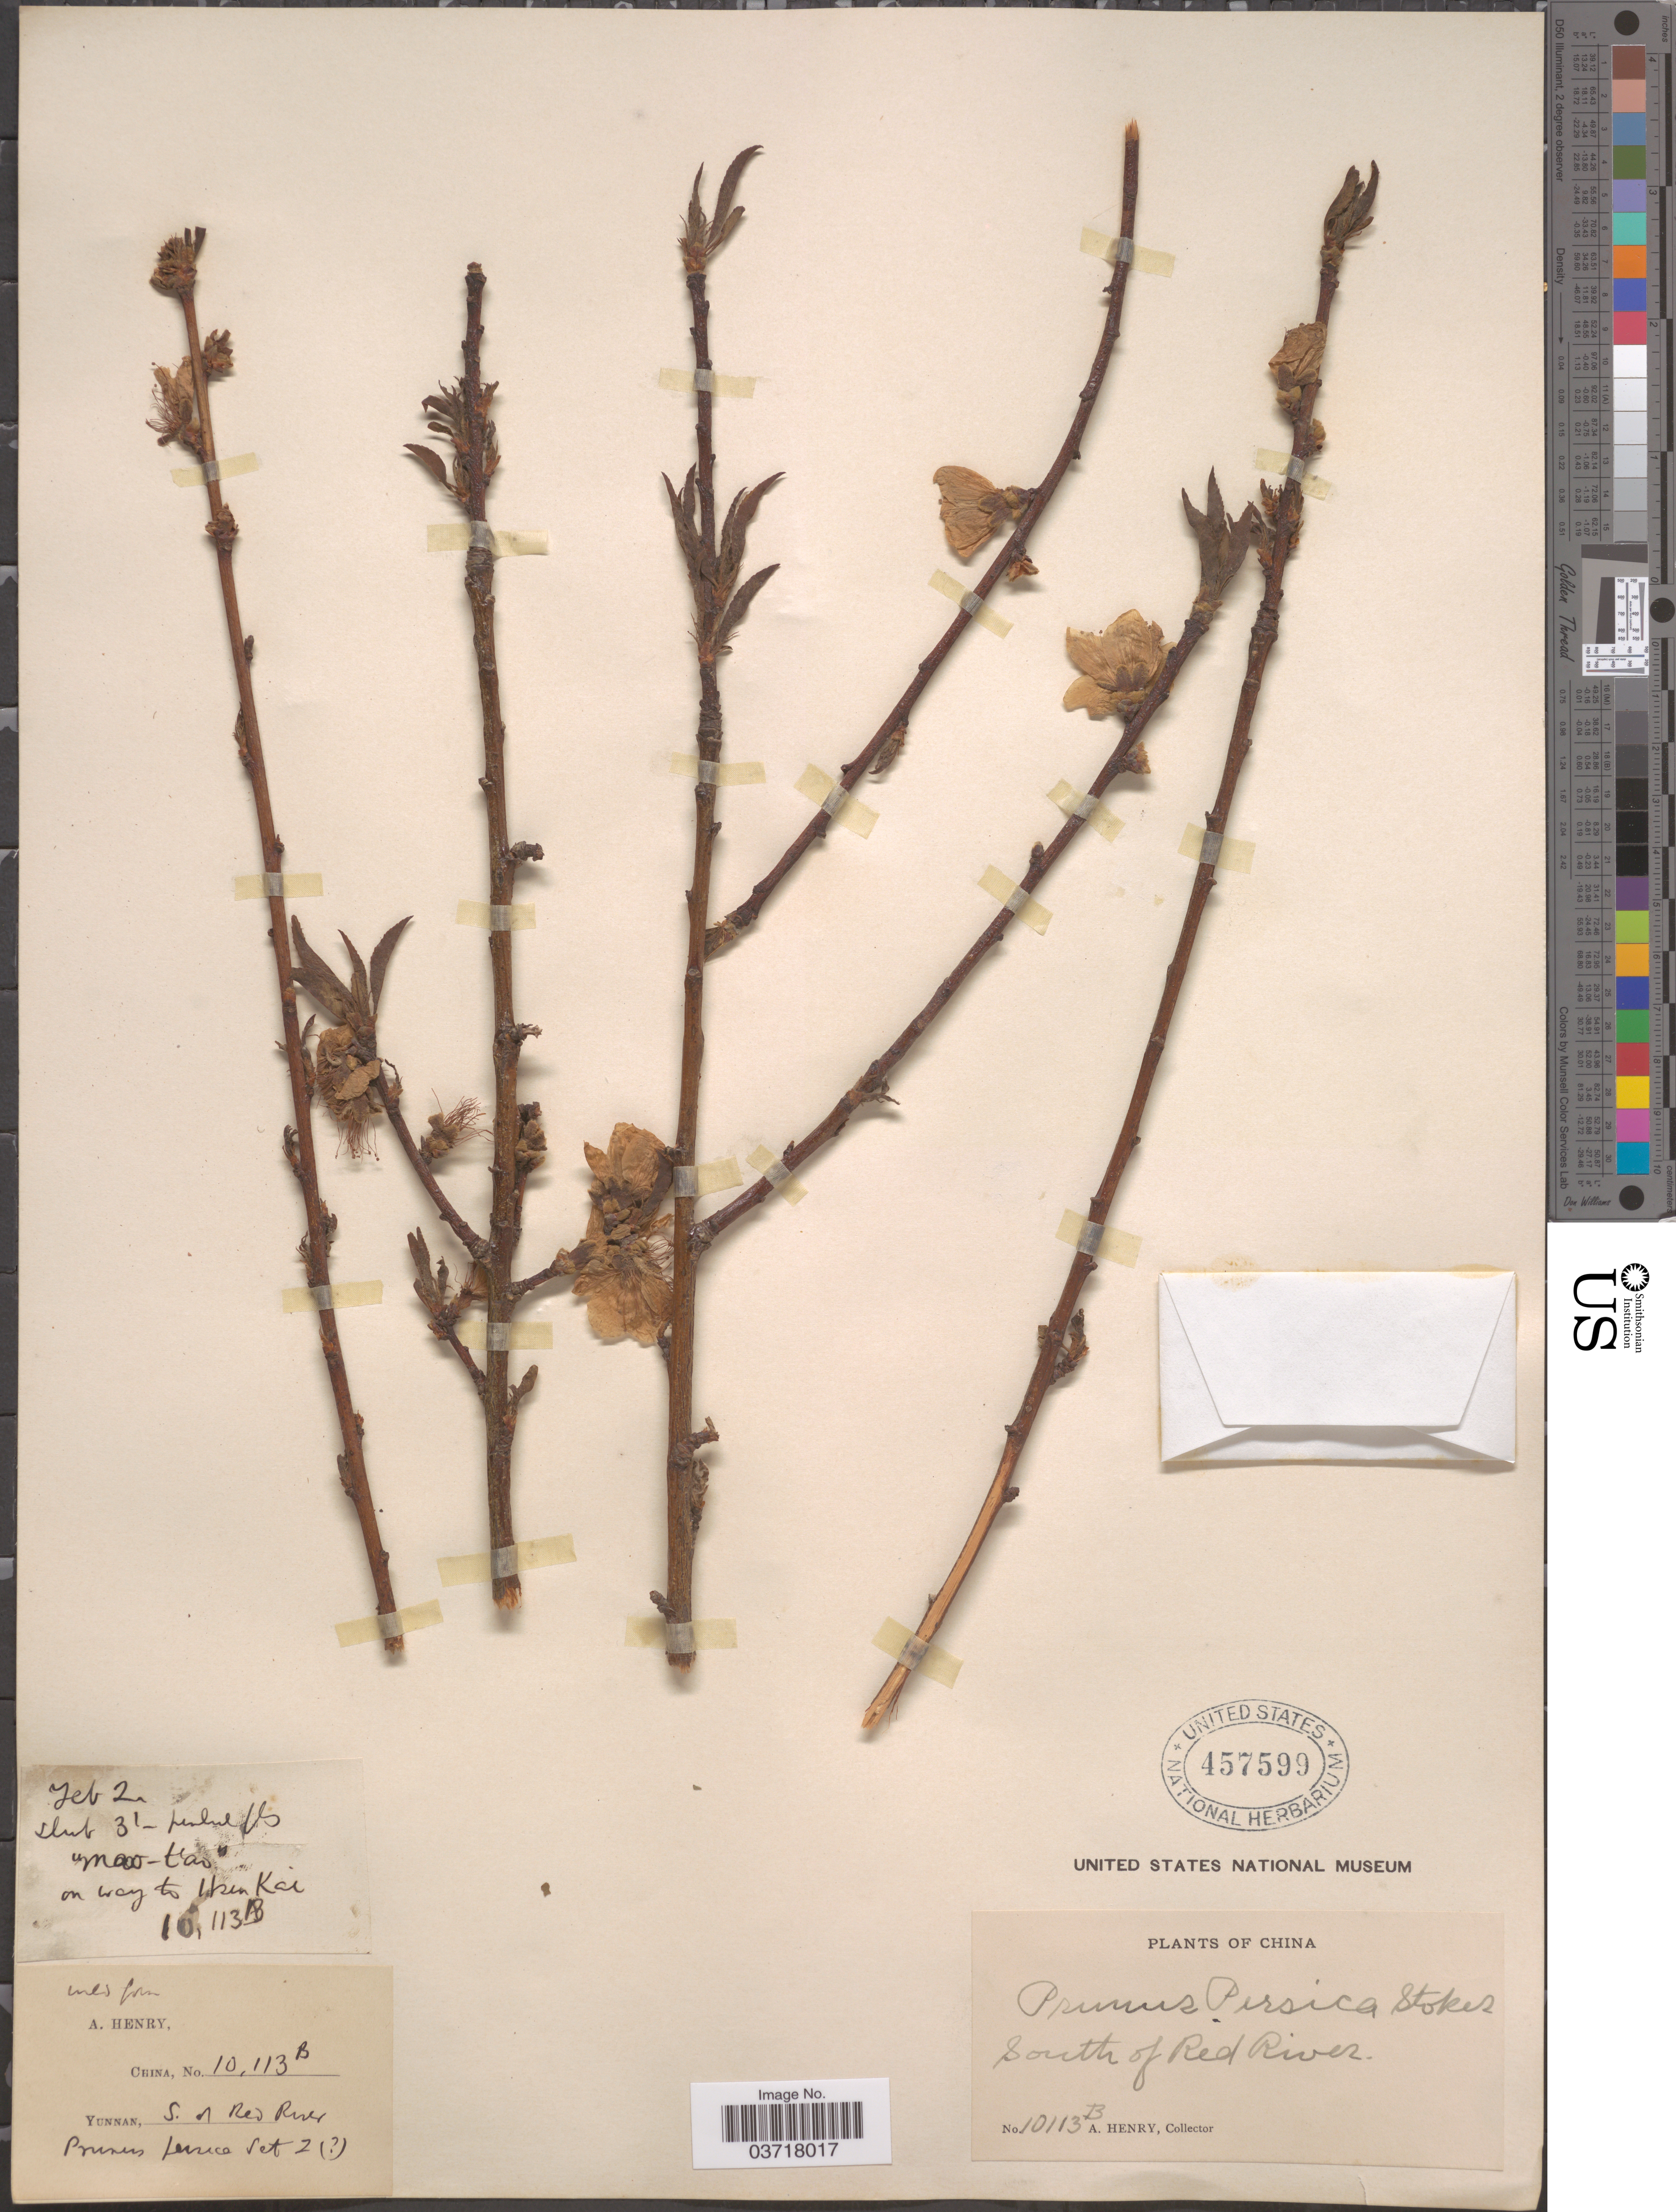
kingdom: Plantae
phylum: Tracheophyta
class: Magnoliopsida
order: Rosales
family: Rosaceae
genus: Prunus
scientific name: Prunus persica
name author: (L.) Batsch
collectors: A. Henry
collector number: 10113 B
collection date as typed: Transcribed d/m/y: /2/2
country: China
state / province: Yunnan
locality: South of Red River. on way to Hsin Kai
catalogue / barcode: US 457599